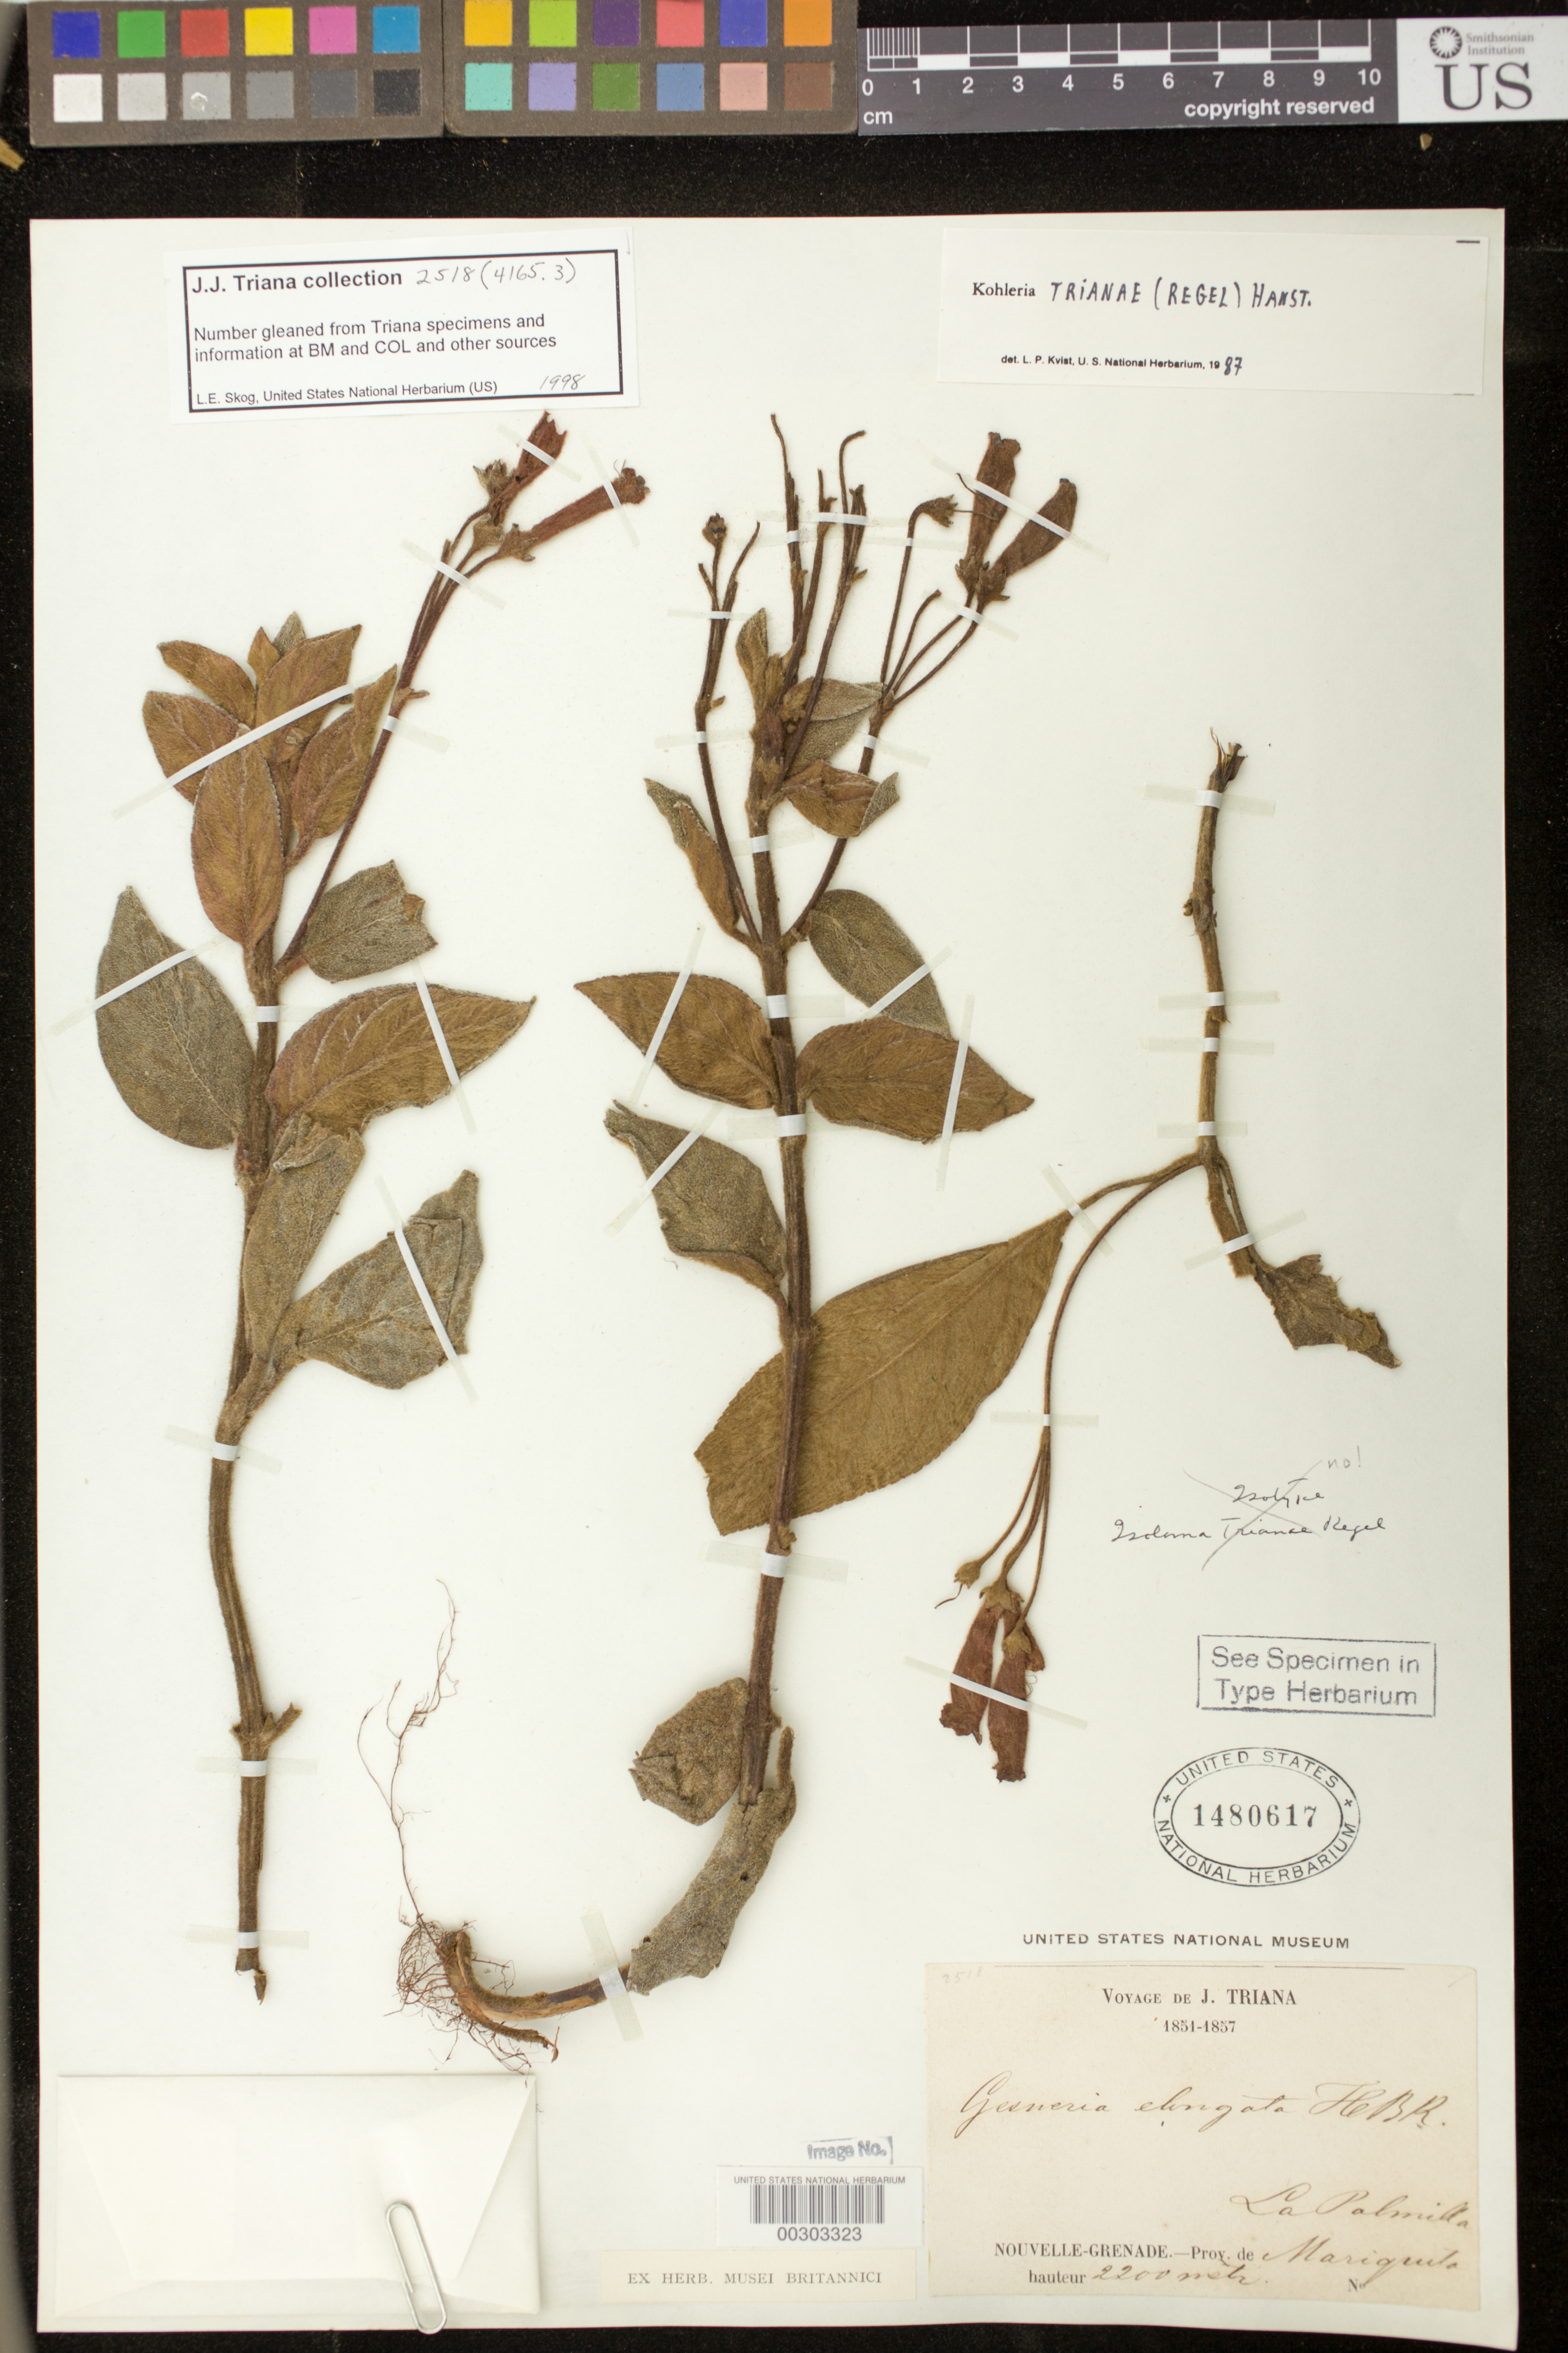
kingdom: Plantae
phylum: Tracheophyta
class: Magnoliopsida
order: Lamiales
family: Gesneriaceae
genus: Kohleria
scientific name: Kohleria trianae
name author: (Regel) Hanst.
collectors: J. J. Triana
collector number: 2518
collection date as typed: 1851-57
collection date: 1851/1857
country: Colombia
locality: Nouvelle-Grenade, Prov. de Mariquita, La Palmilla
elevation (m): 2200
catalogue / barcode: US 1480617